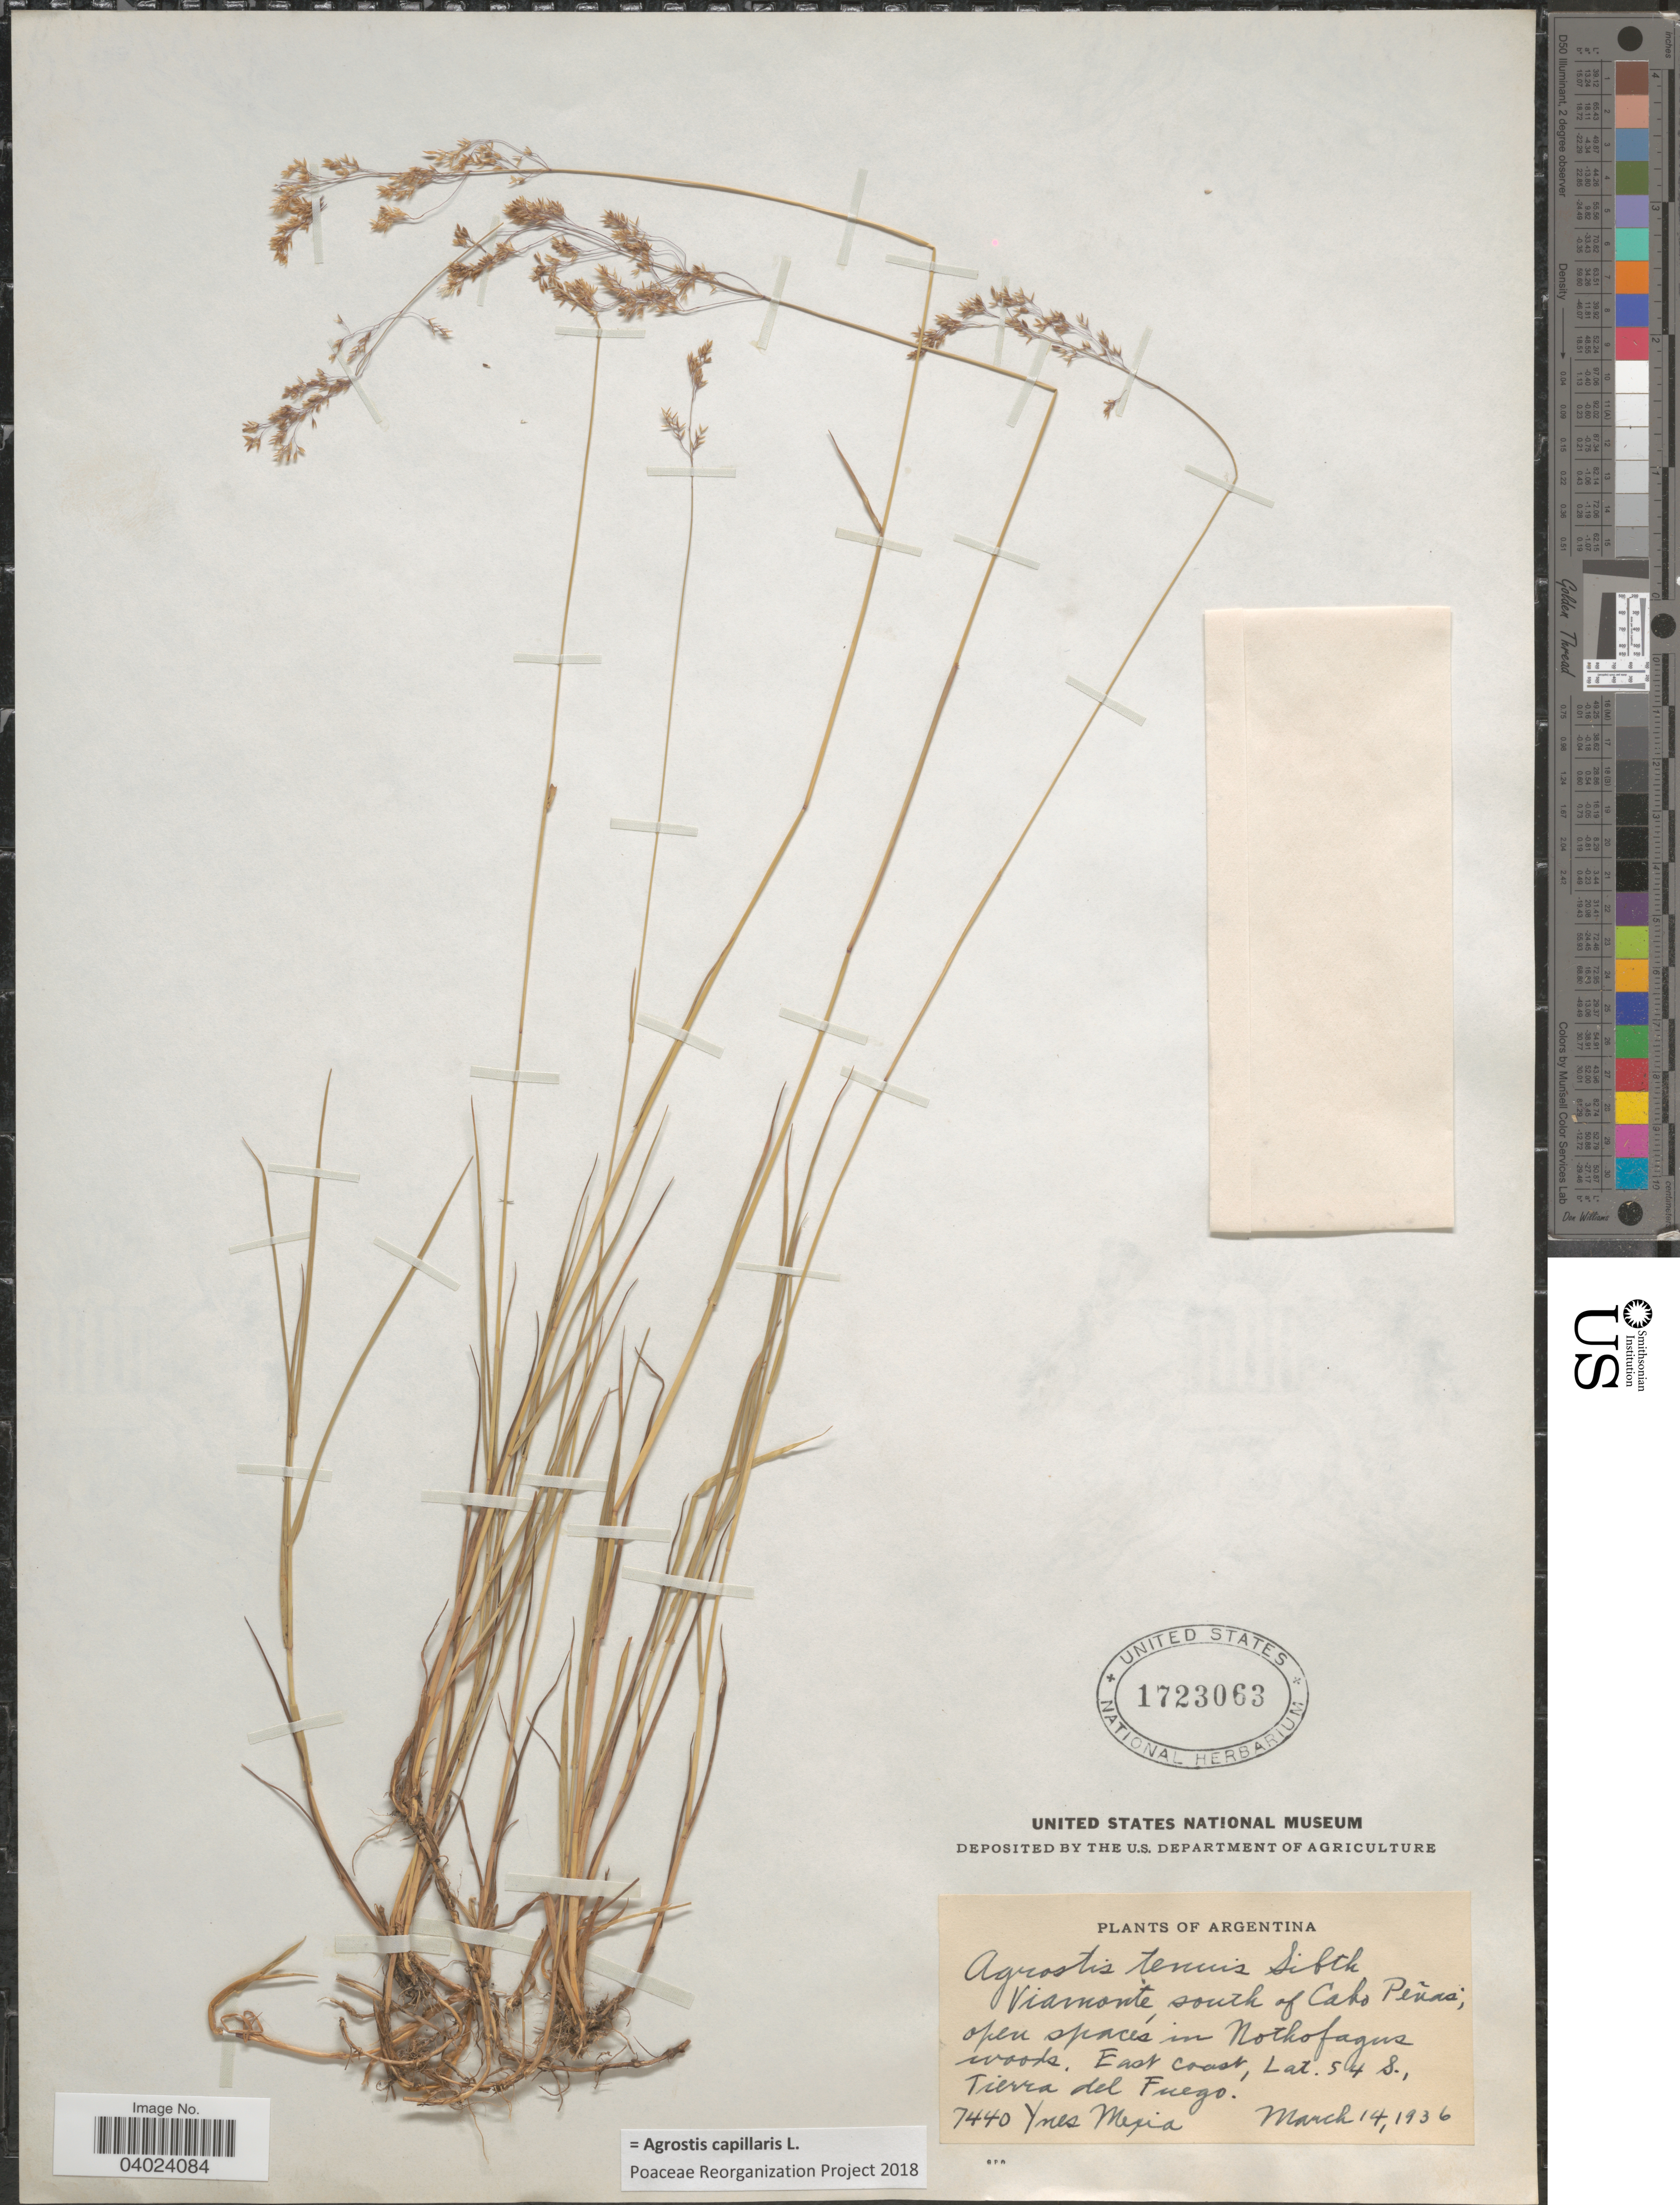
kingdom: Plantae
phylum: Tracheophyta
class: Liliopsida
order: Poales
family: Poaceae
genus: Agrostis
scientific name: Agrostis capillaris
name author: L.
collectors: Y. Mexia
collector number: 7440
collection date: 1936-03-14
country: Argentina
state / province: Tierra del Fuego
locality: Viamonte, south of Cabo Peñas. East coast.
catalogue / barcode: US 1723063